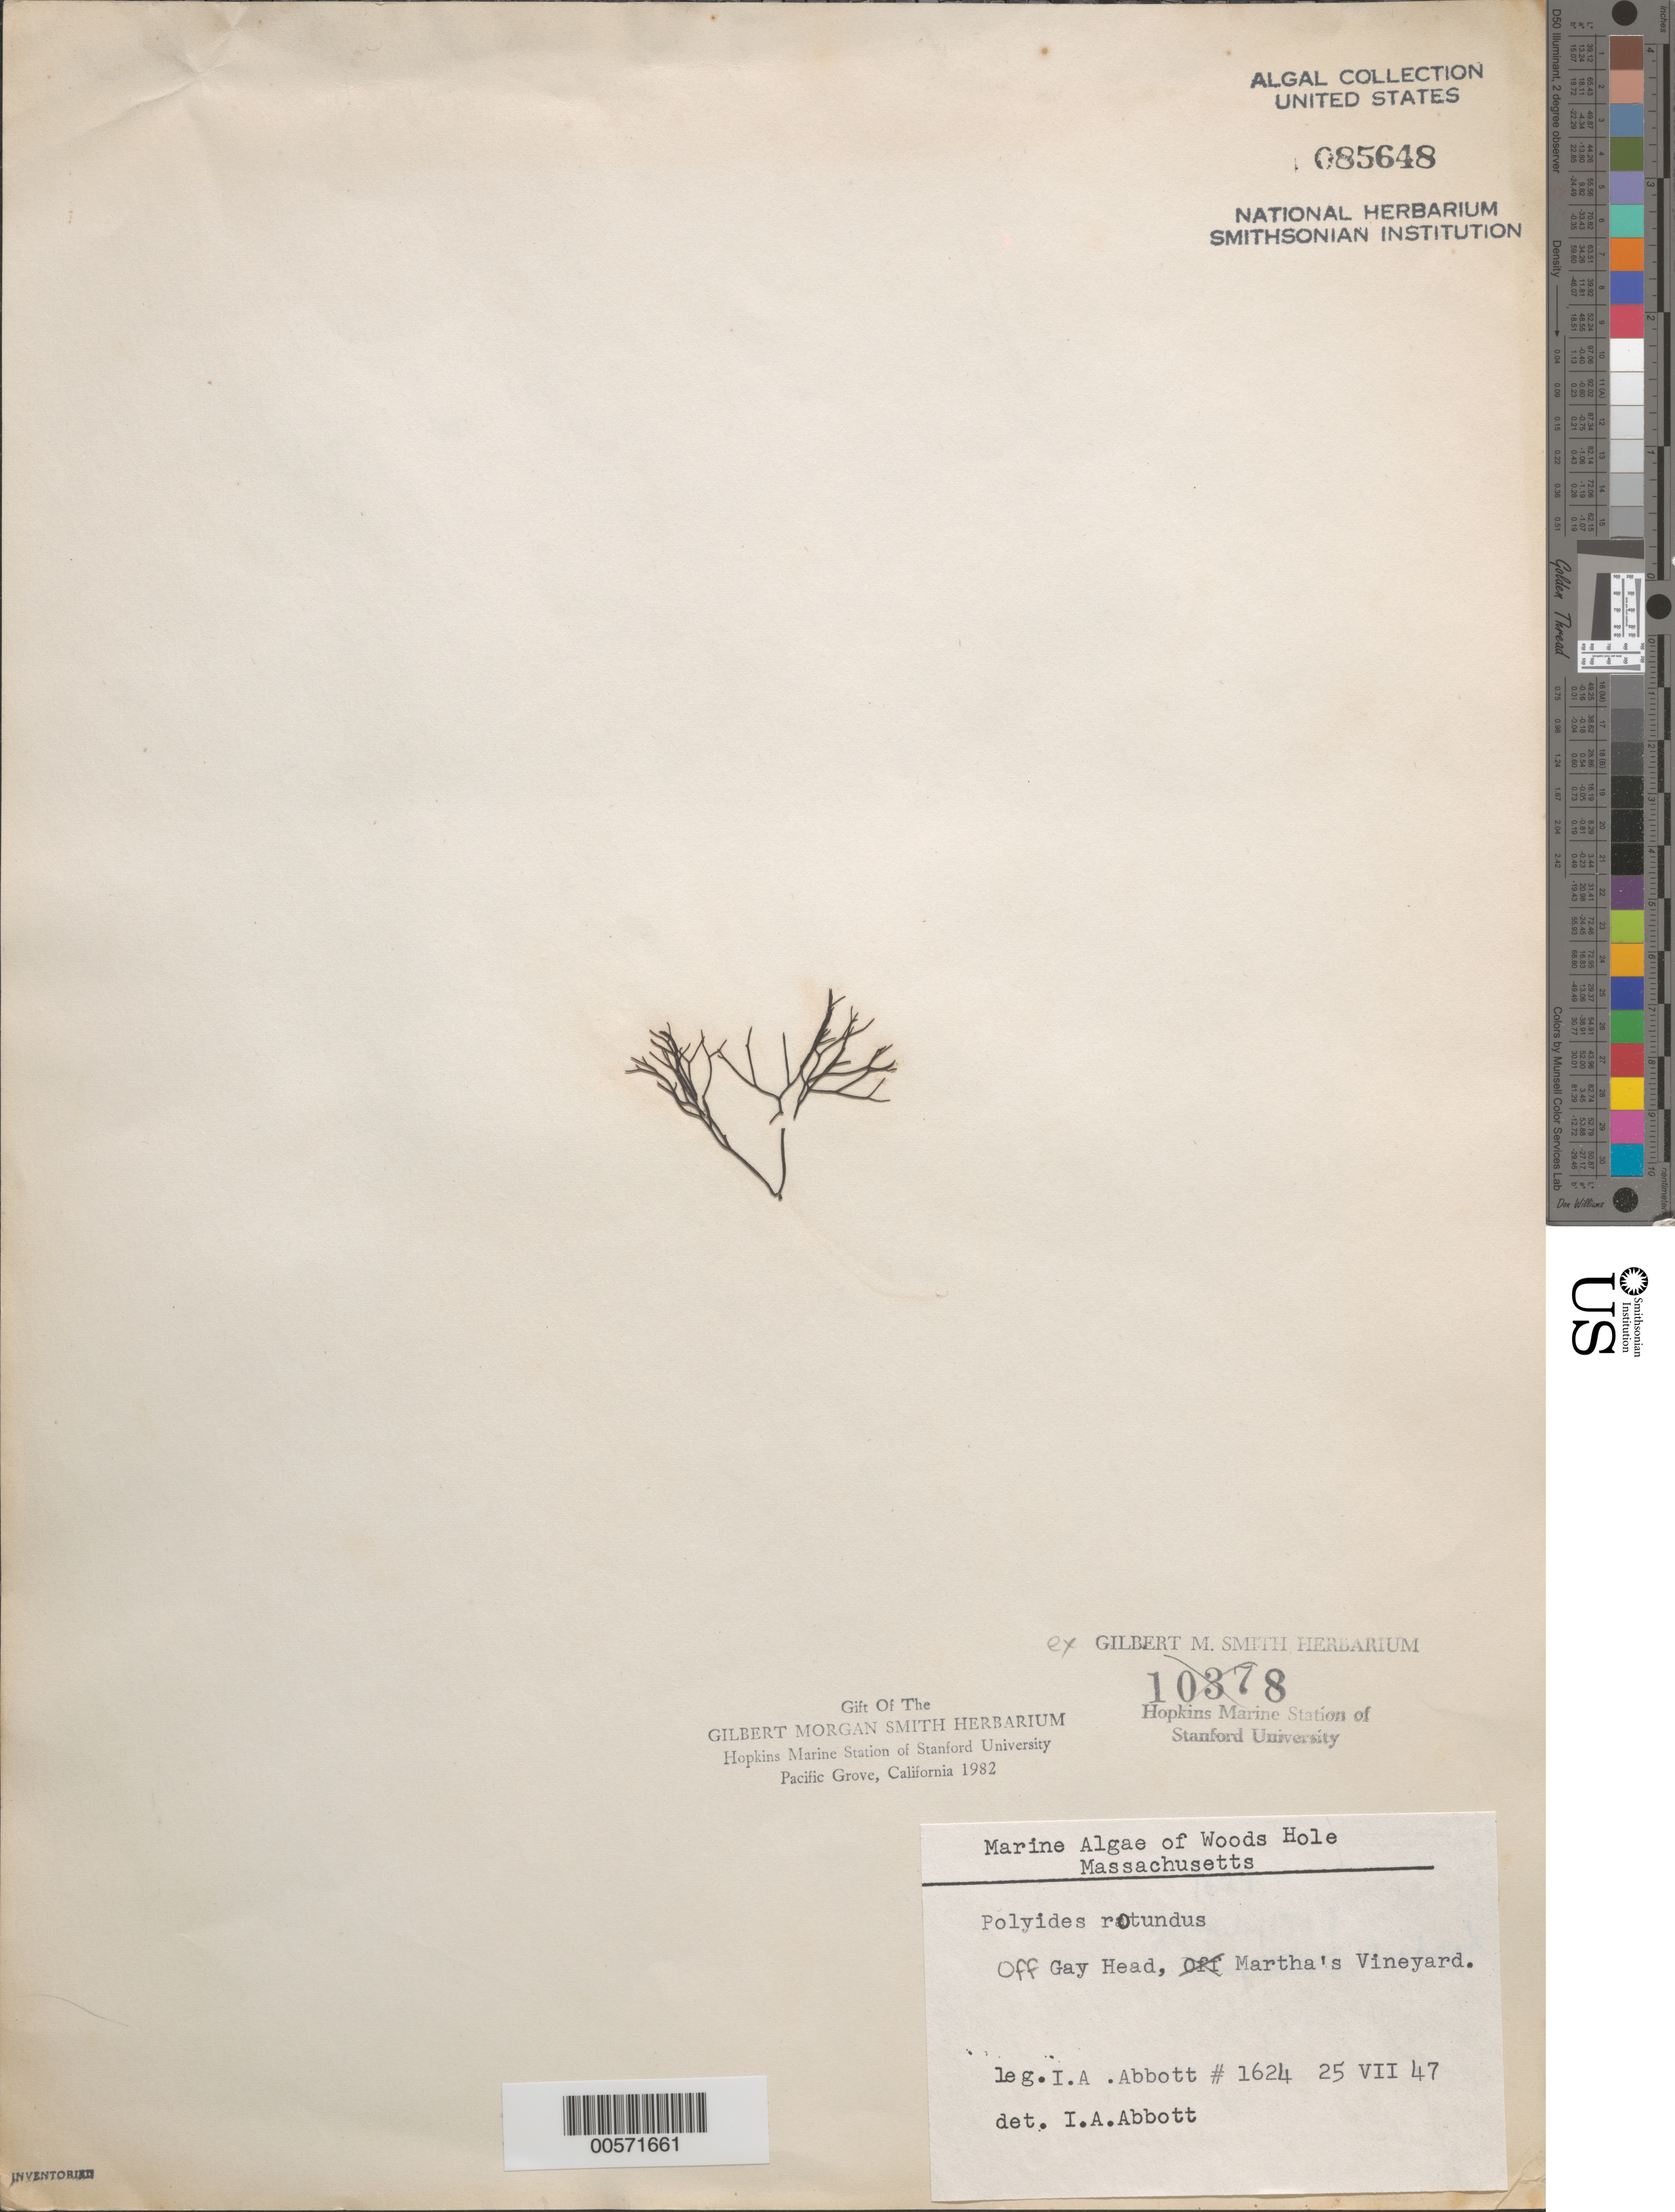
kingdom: Plantae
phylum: Rhodophyta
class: Florideophyceae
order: Gigartinales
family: Polyidaceae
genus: Polyides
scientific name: Polyides rotunda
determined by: Abbott, Isabella A.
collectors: I. A. Abbott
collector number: IAA 1624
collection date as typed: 25 Jul 1947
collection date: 1947-07-25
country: United States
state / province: Massachusetts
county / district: Dukes County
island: Martha's Vineyard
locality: Off Gay Head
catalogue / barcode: US 85648